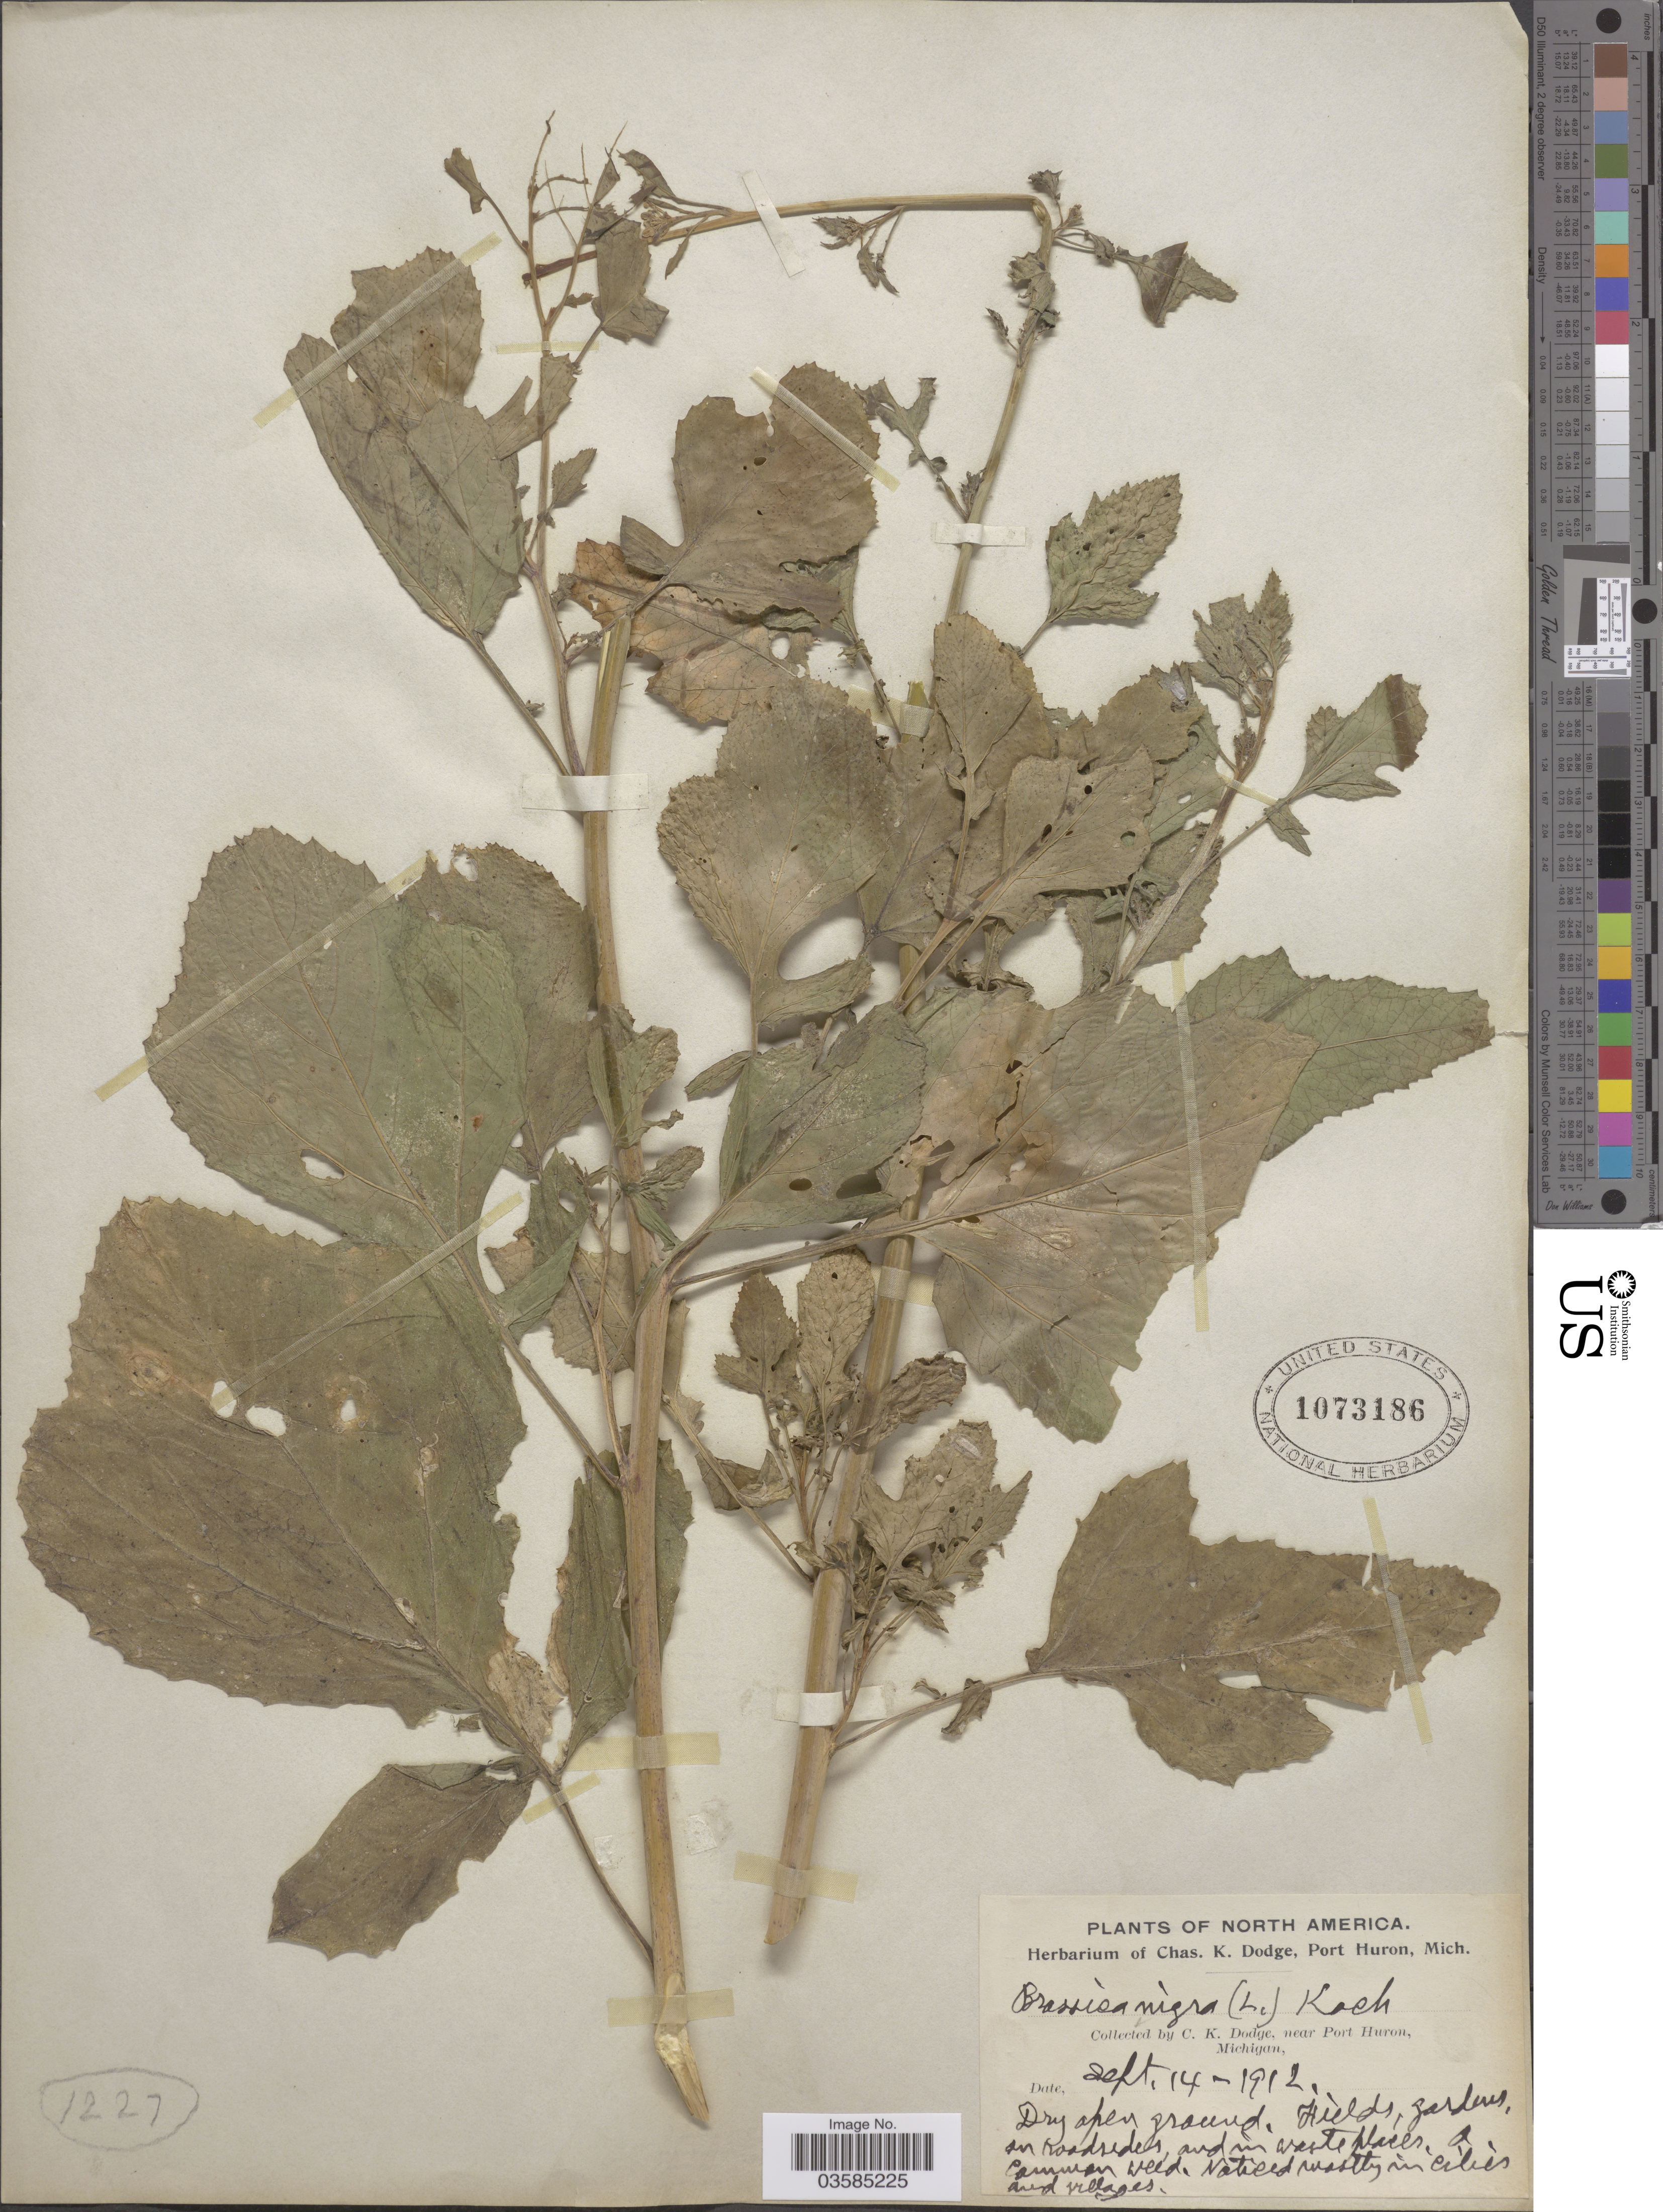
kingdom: Plantae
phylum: Tracheophyta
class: Magnoliopsida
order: Brassicales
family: Brassicaceae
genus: Brassica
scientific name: Brassica nigra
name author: (L.) W.D.J. Koch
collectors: C. Dodge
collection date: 1912-09-14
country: United States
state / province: Michigan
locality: Near Port Huron.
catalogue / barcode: US 1073186